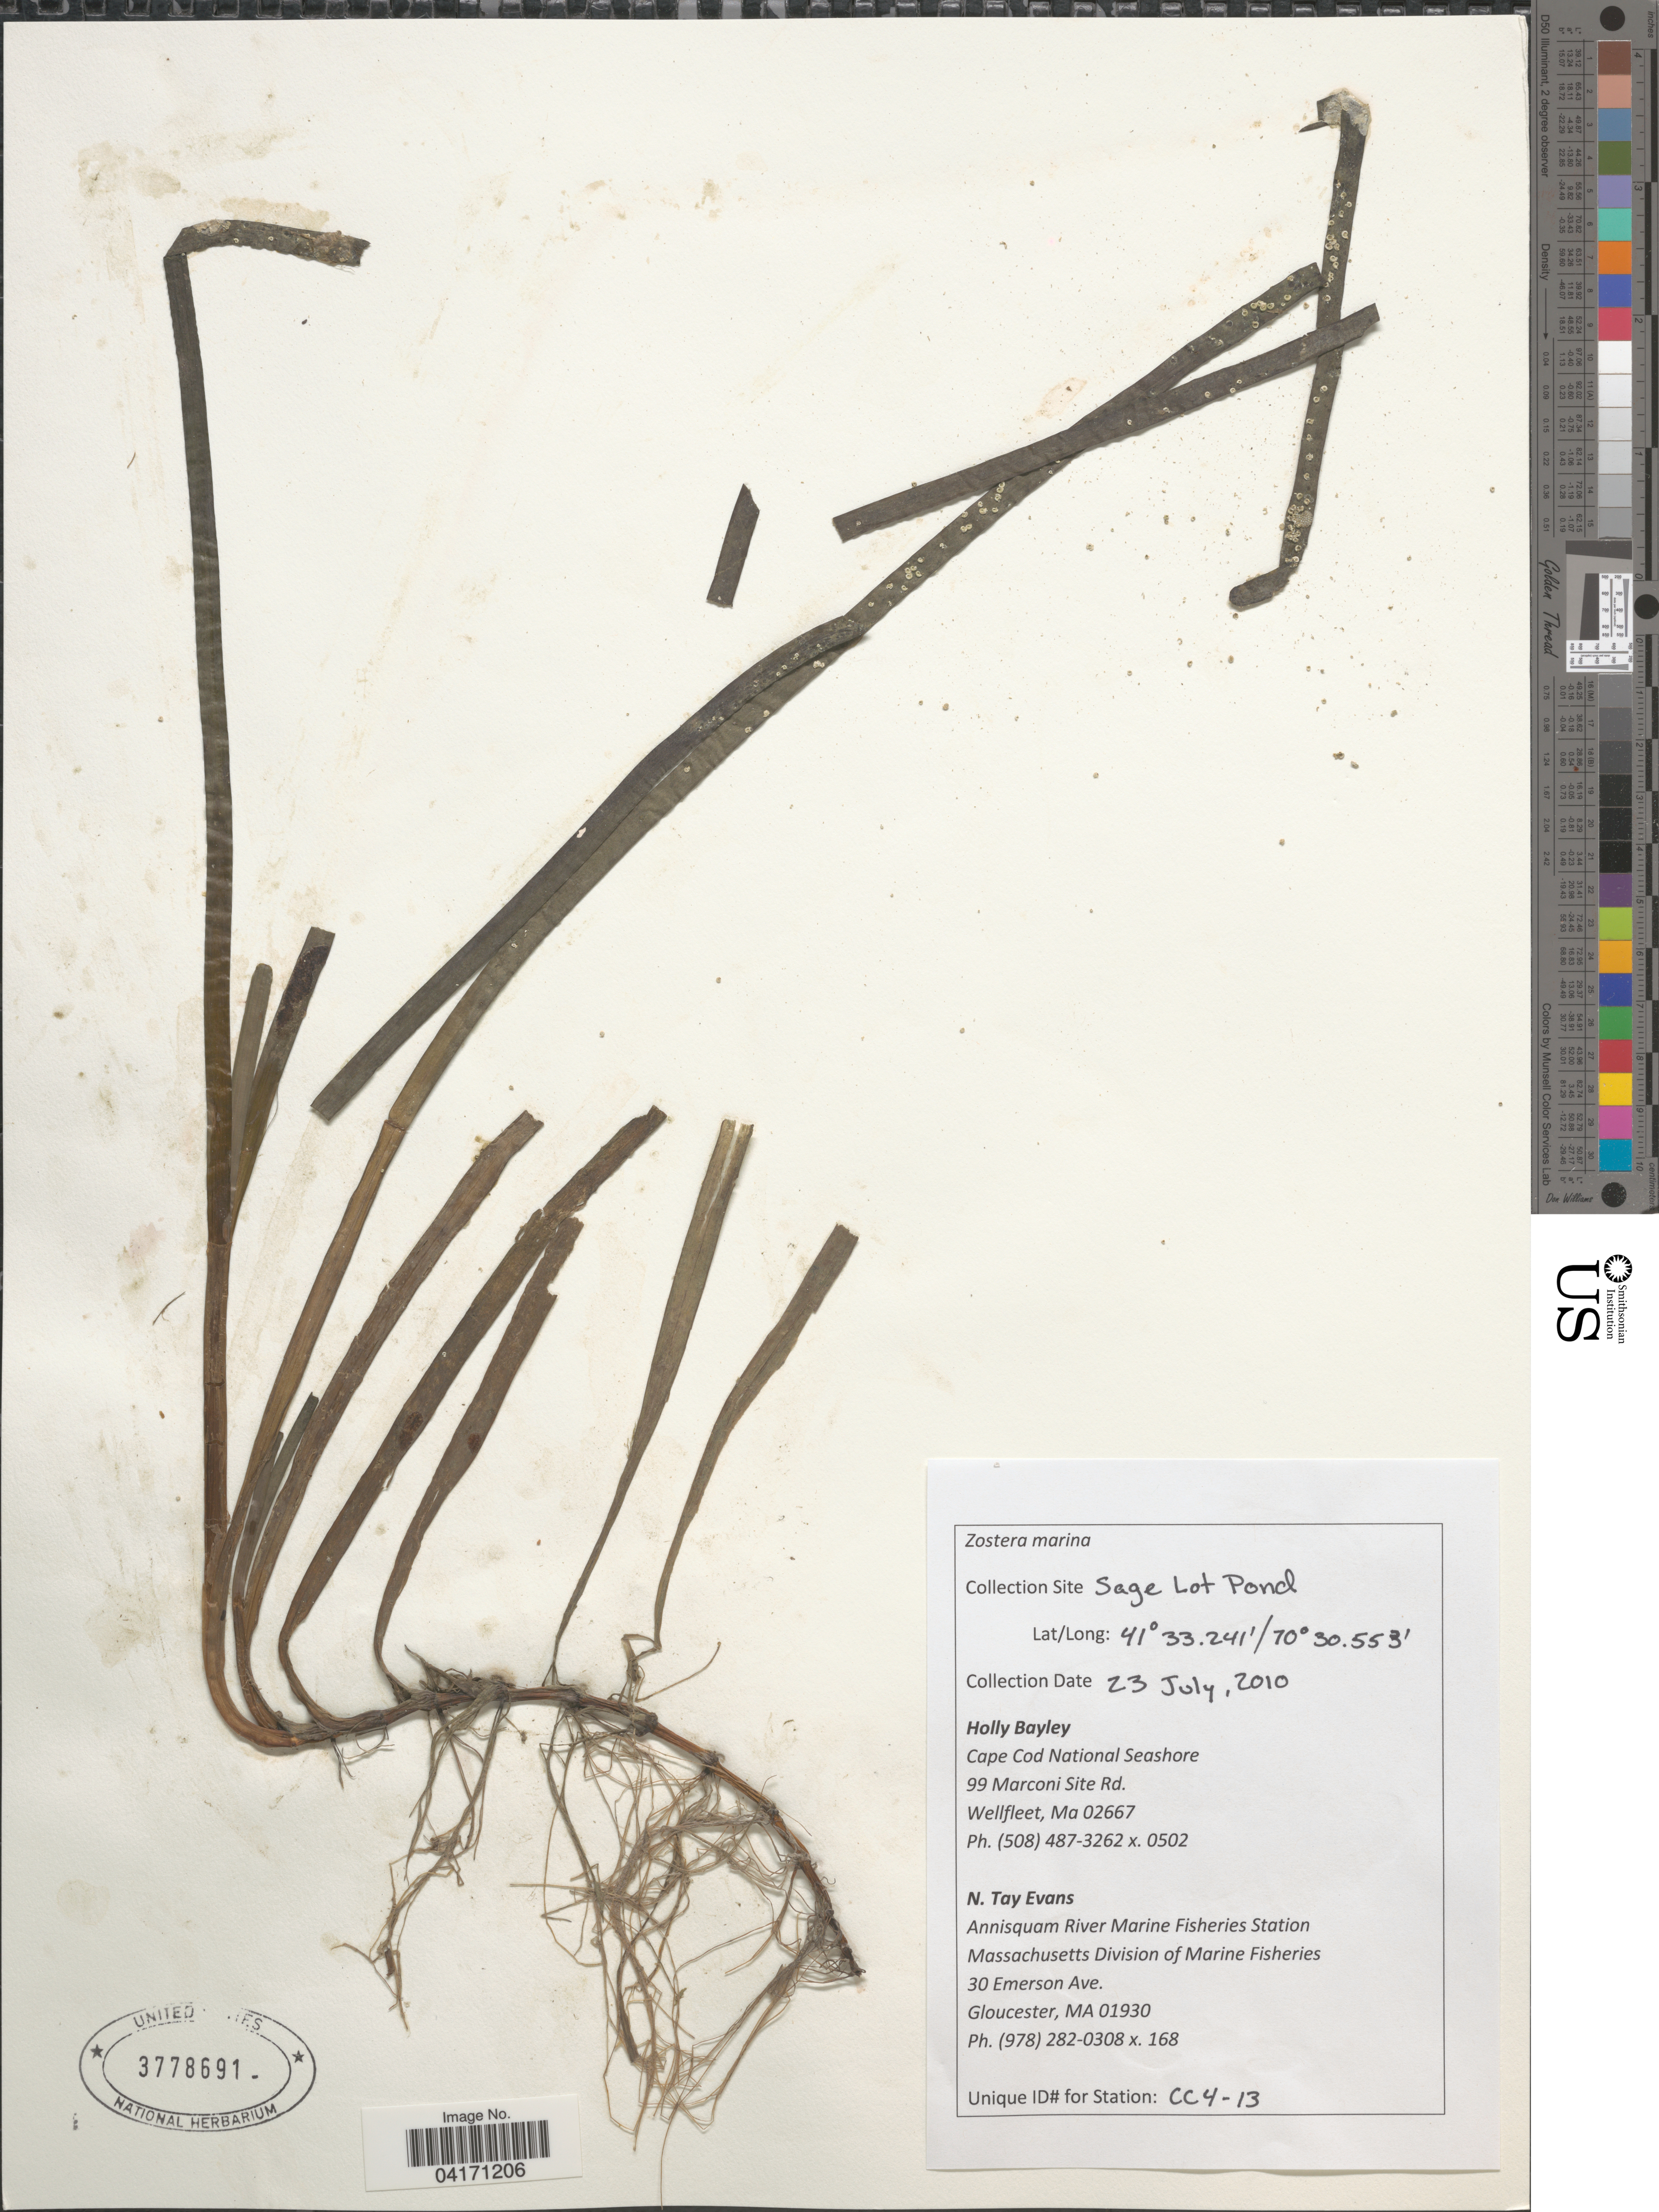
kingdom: Plantae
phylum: Tracheophyta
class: Liliopsida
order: Alismatales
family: Zosteraceae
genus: Zostera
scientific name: Zostera marina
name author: L.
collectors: H. Bayley & N. Evans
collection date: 2010-07-23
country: United States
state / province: Massachusetts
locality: Sage Lot Pond.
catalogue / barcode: US 3778691